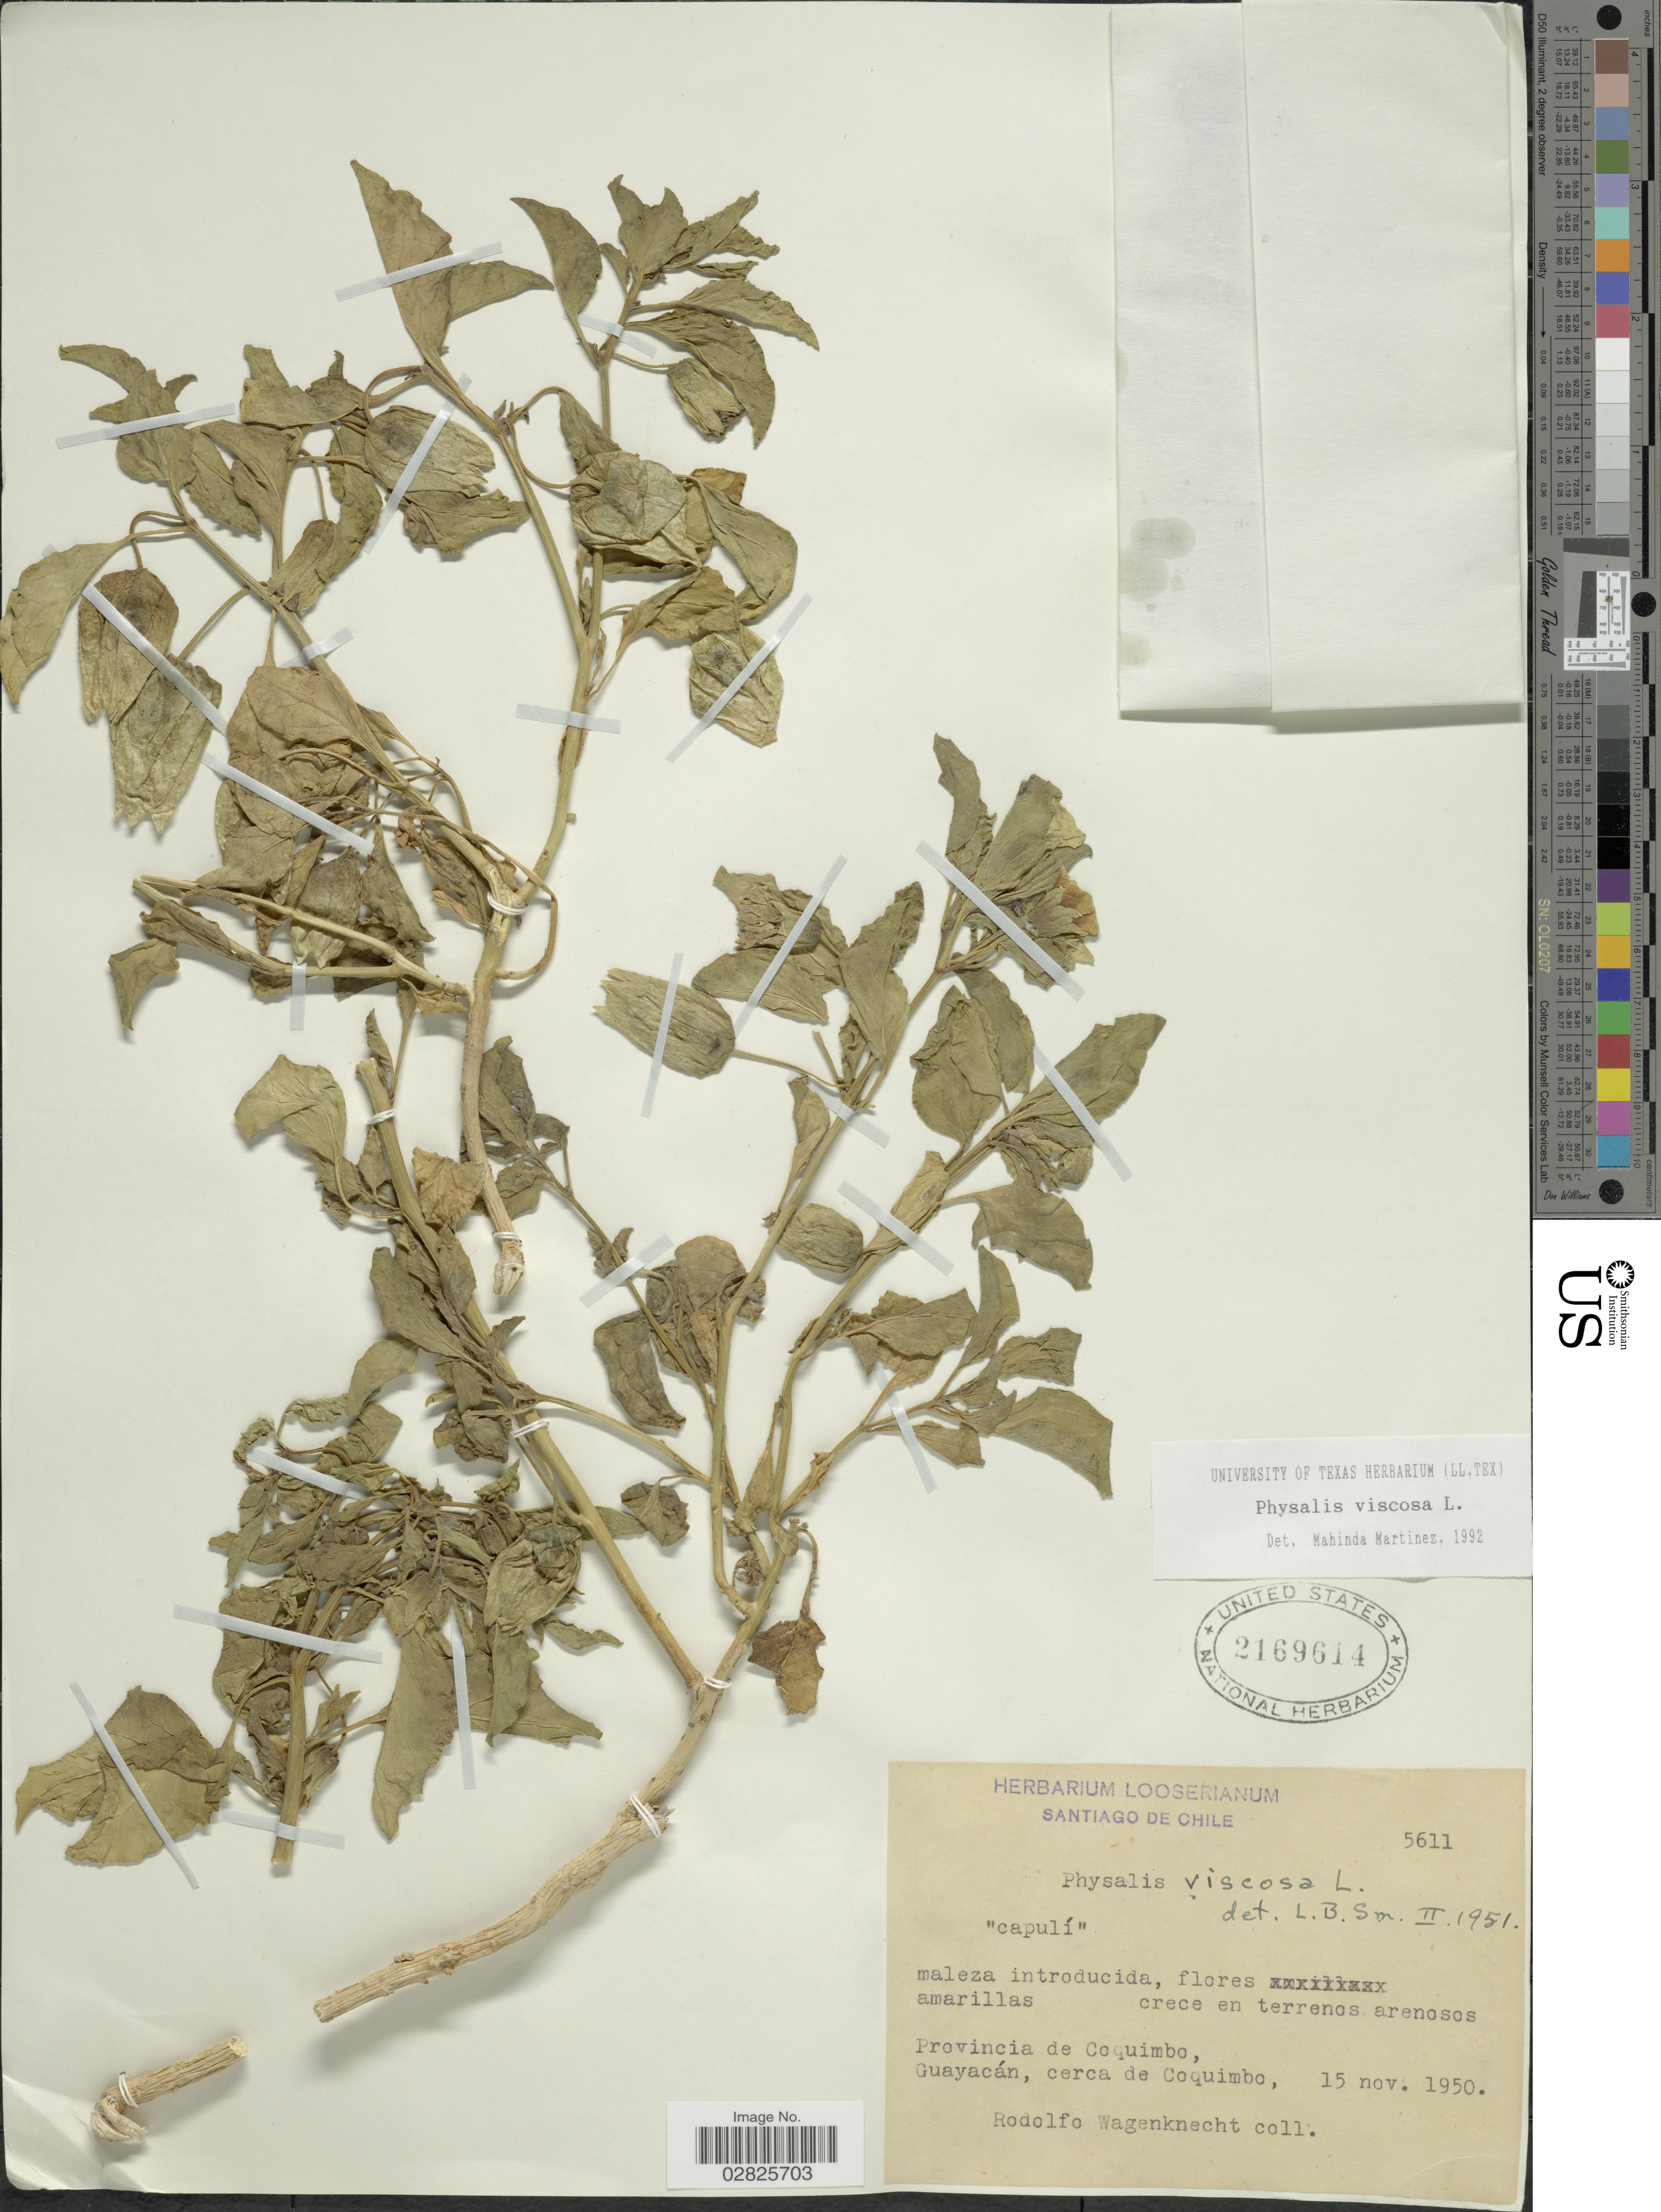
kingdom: Plantae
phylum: Tracheophyta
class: Magnoliopsida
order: Solanales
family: Solanaceae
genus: Physalis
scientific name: Physalis viscosa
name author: L.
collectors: R. Wagenknecht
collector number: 5611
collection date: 1950-11-15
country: Chile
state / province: Coquimbo (IV)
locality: Provincia de Coquimbo, Guayacán, cerca de Coquimbo.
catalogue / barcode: US 2169614